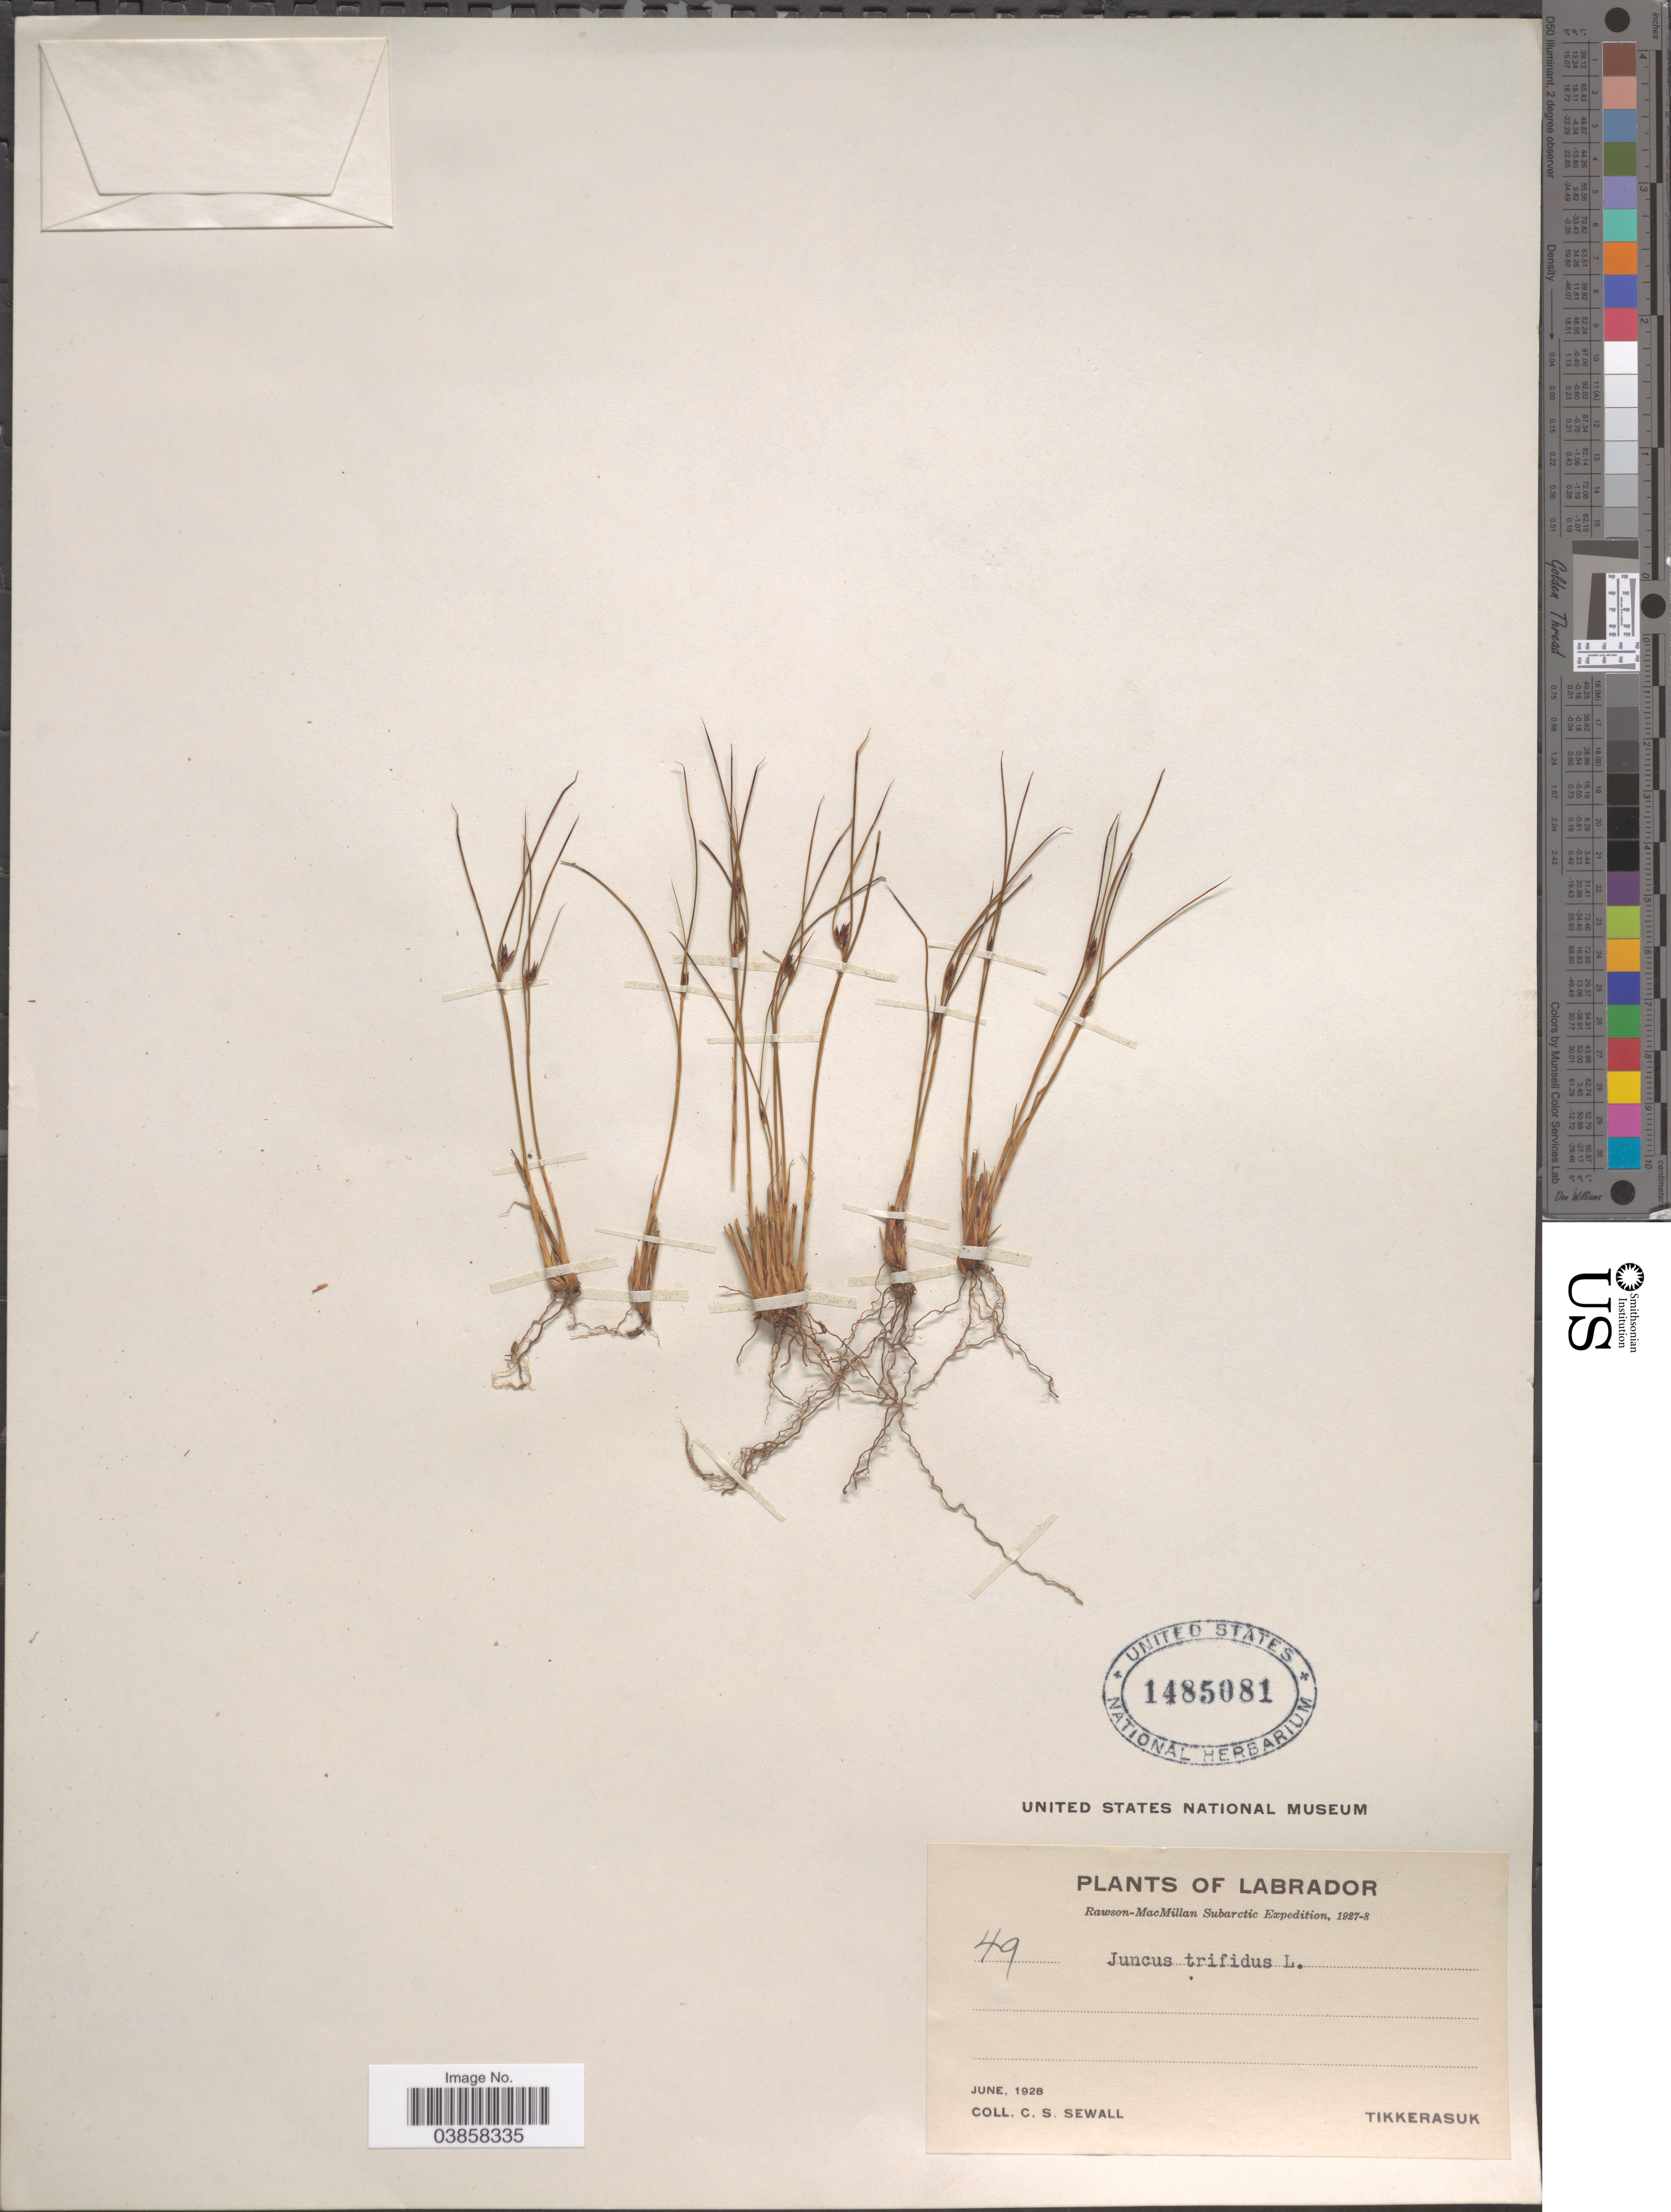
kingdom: Plantae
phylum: Tracheophyta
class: Liliopsida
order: Poales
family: Juncaceae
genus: Juncus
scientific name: Juncus trifidus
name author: L.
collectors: C. Sewall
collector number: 49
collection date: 1928-06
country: Canada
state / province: Newfoundland and Labrador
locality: Labrador. Rawson-MacMillan Subarctic. Tikkerasuk.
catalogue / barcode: US 1485081